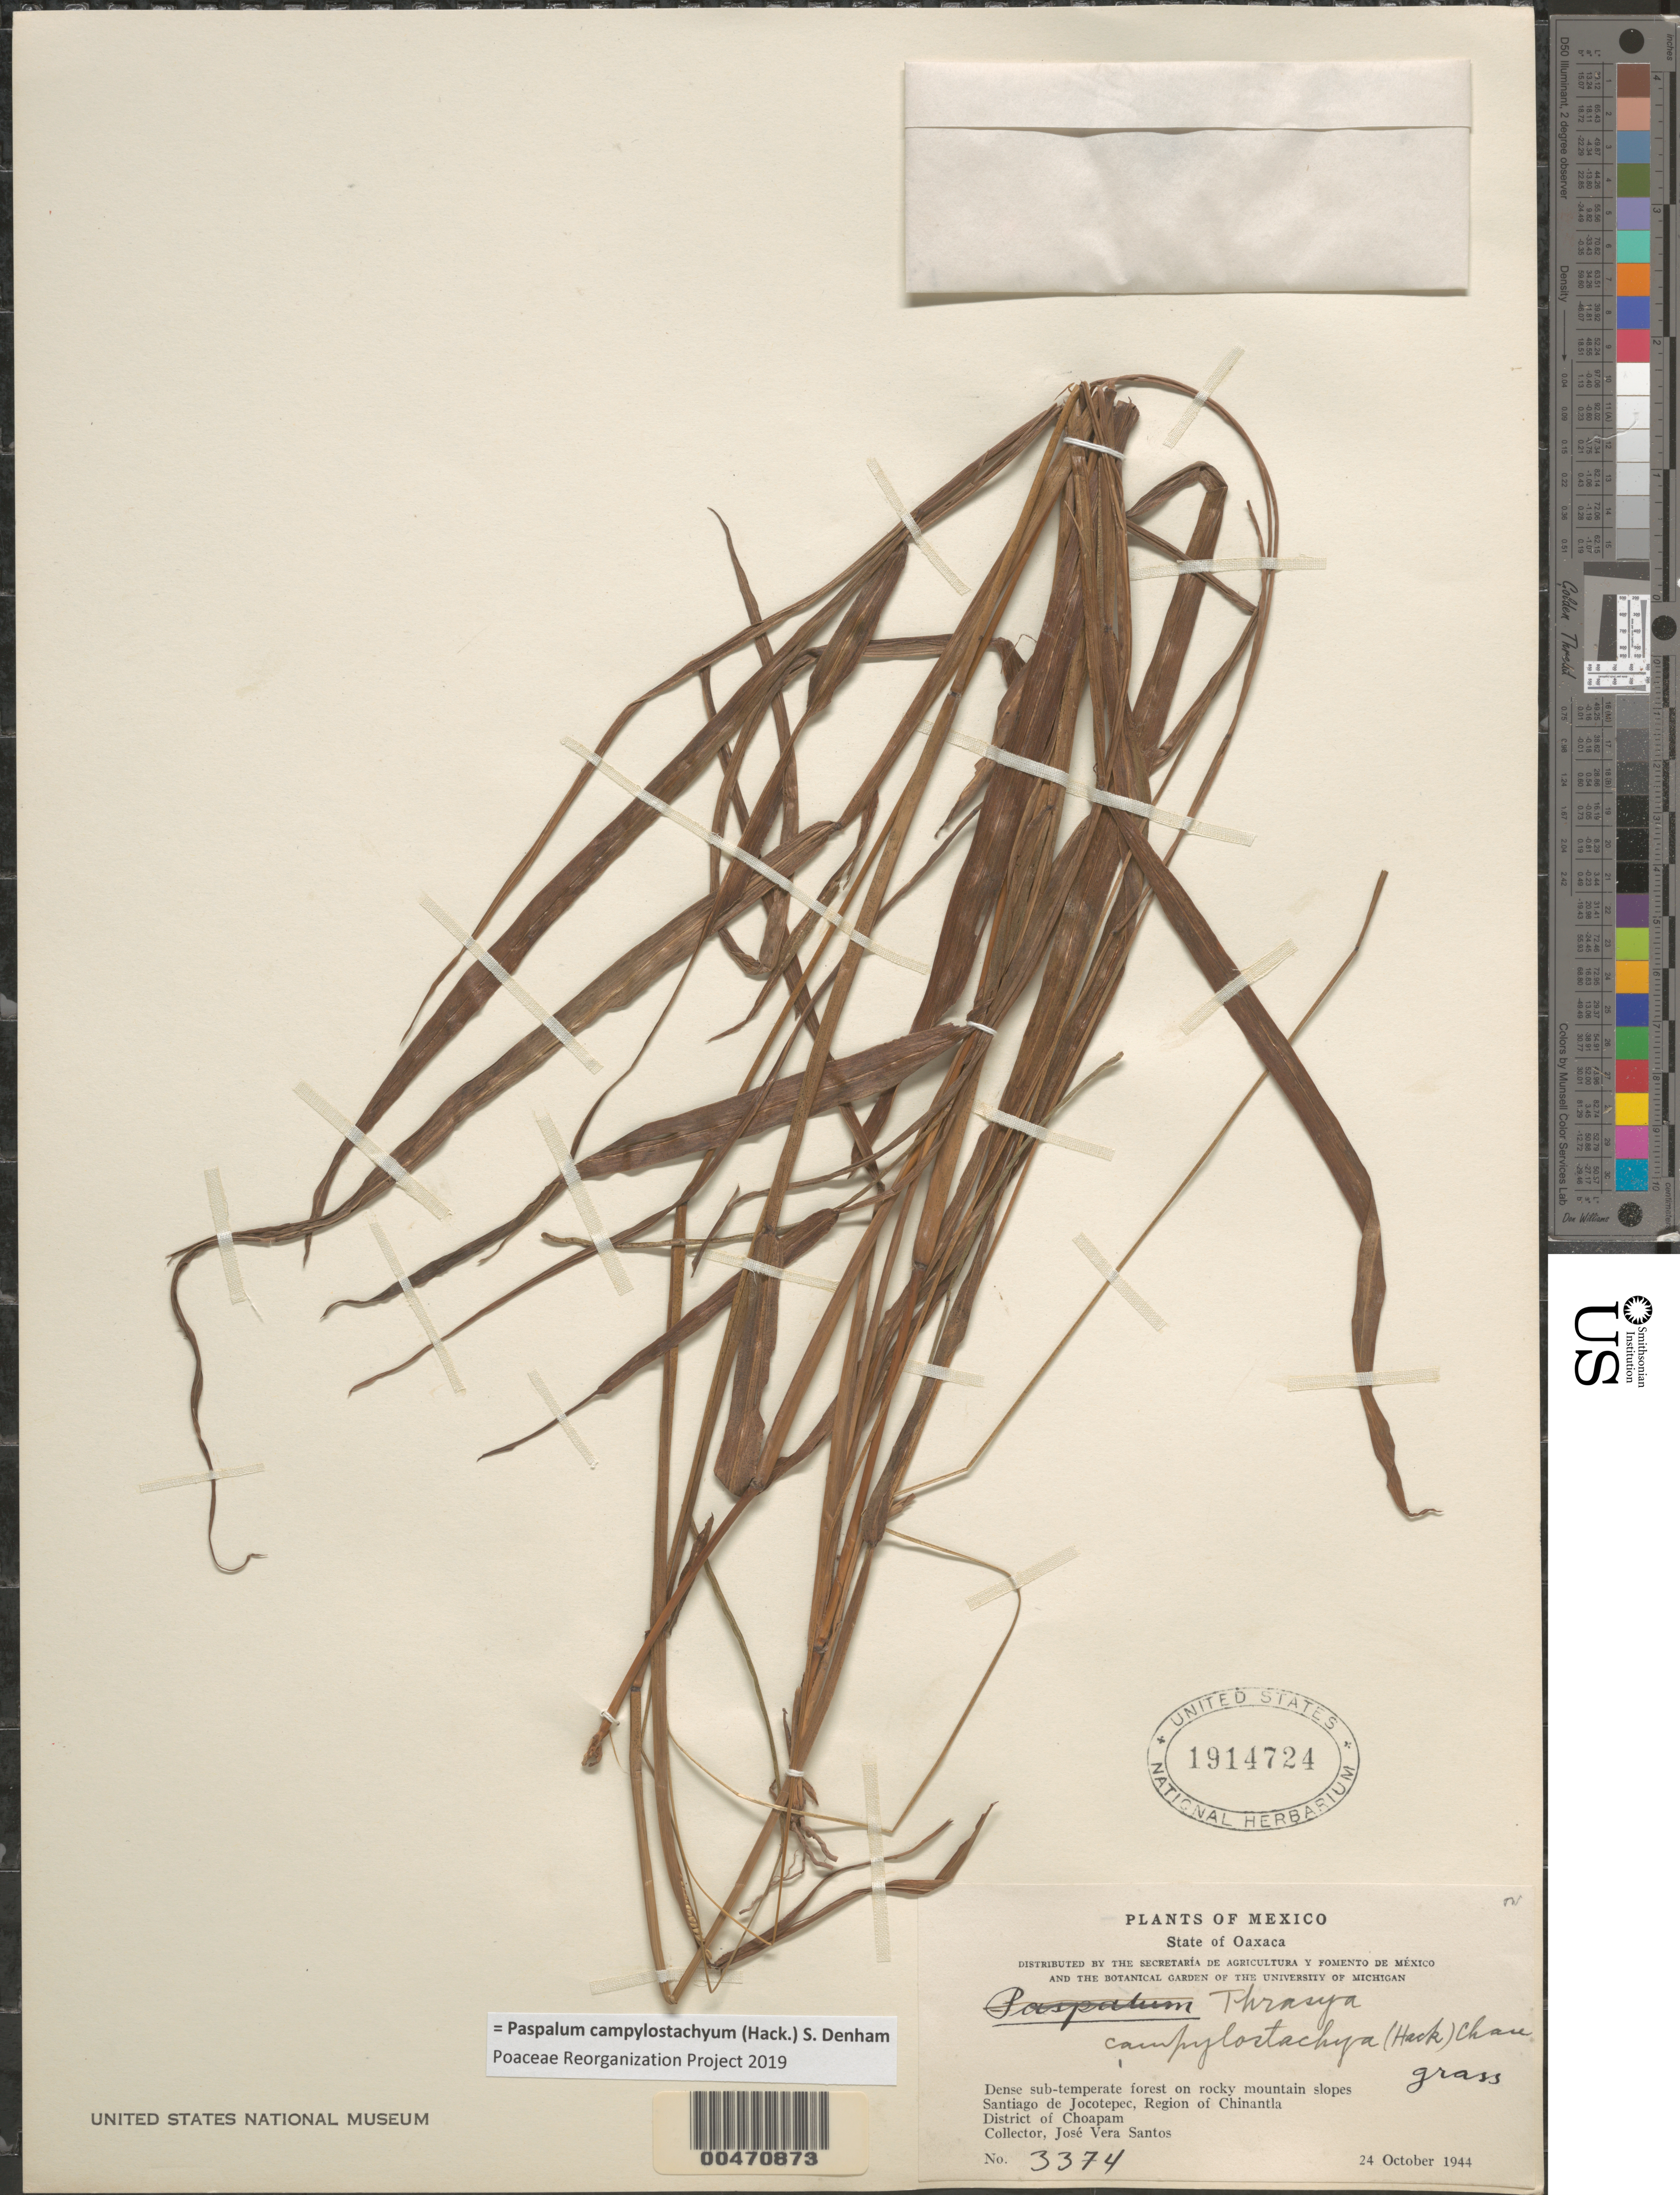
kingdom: Plantae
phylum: Tracheophyta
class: Liliopsida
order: Poales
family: Poaceae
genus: Thrasya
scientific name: Thrasya campylostachya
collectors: J. V. Santos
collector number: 3374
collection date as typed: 24 Oct 1944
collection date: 1944-10-24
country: Mexico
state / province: Oaxaca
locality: Santiago de Jocotepec, Region of Chinantla, Dist of Choapam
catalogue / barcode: US 1914724